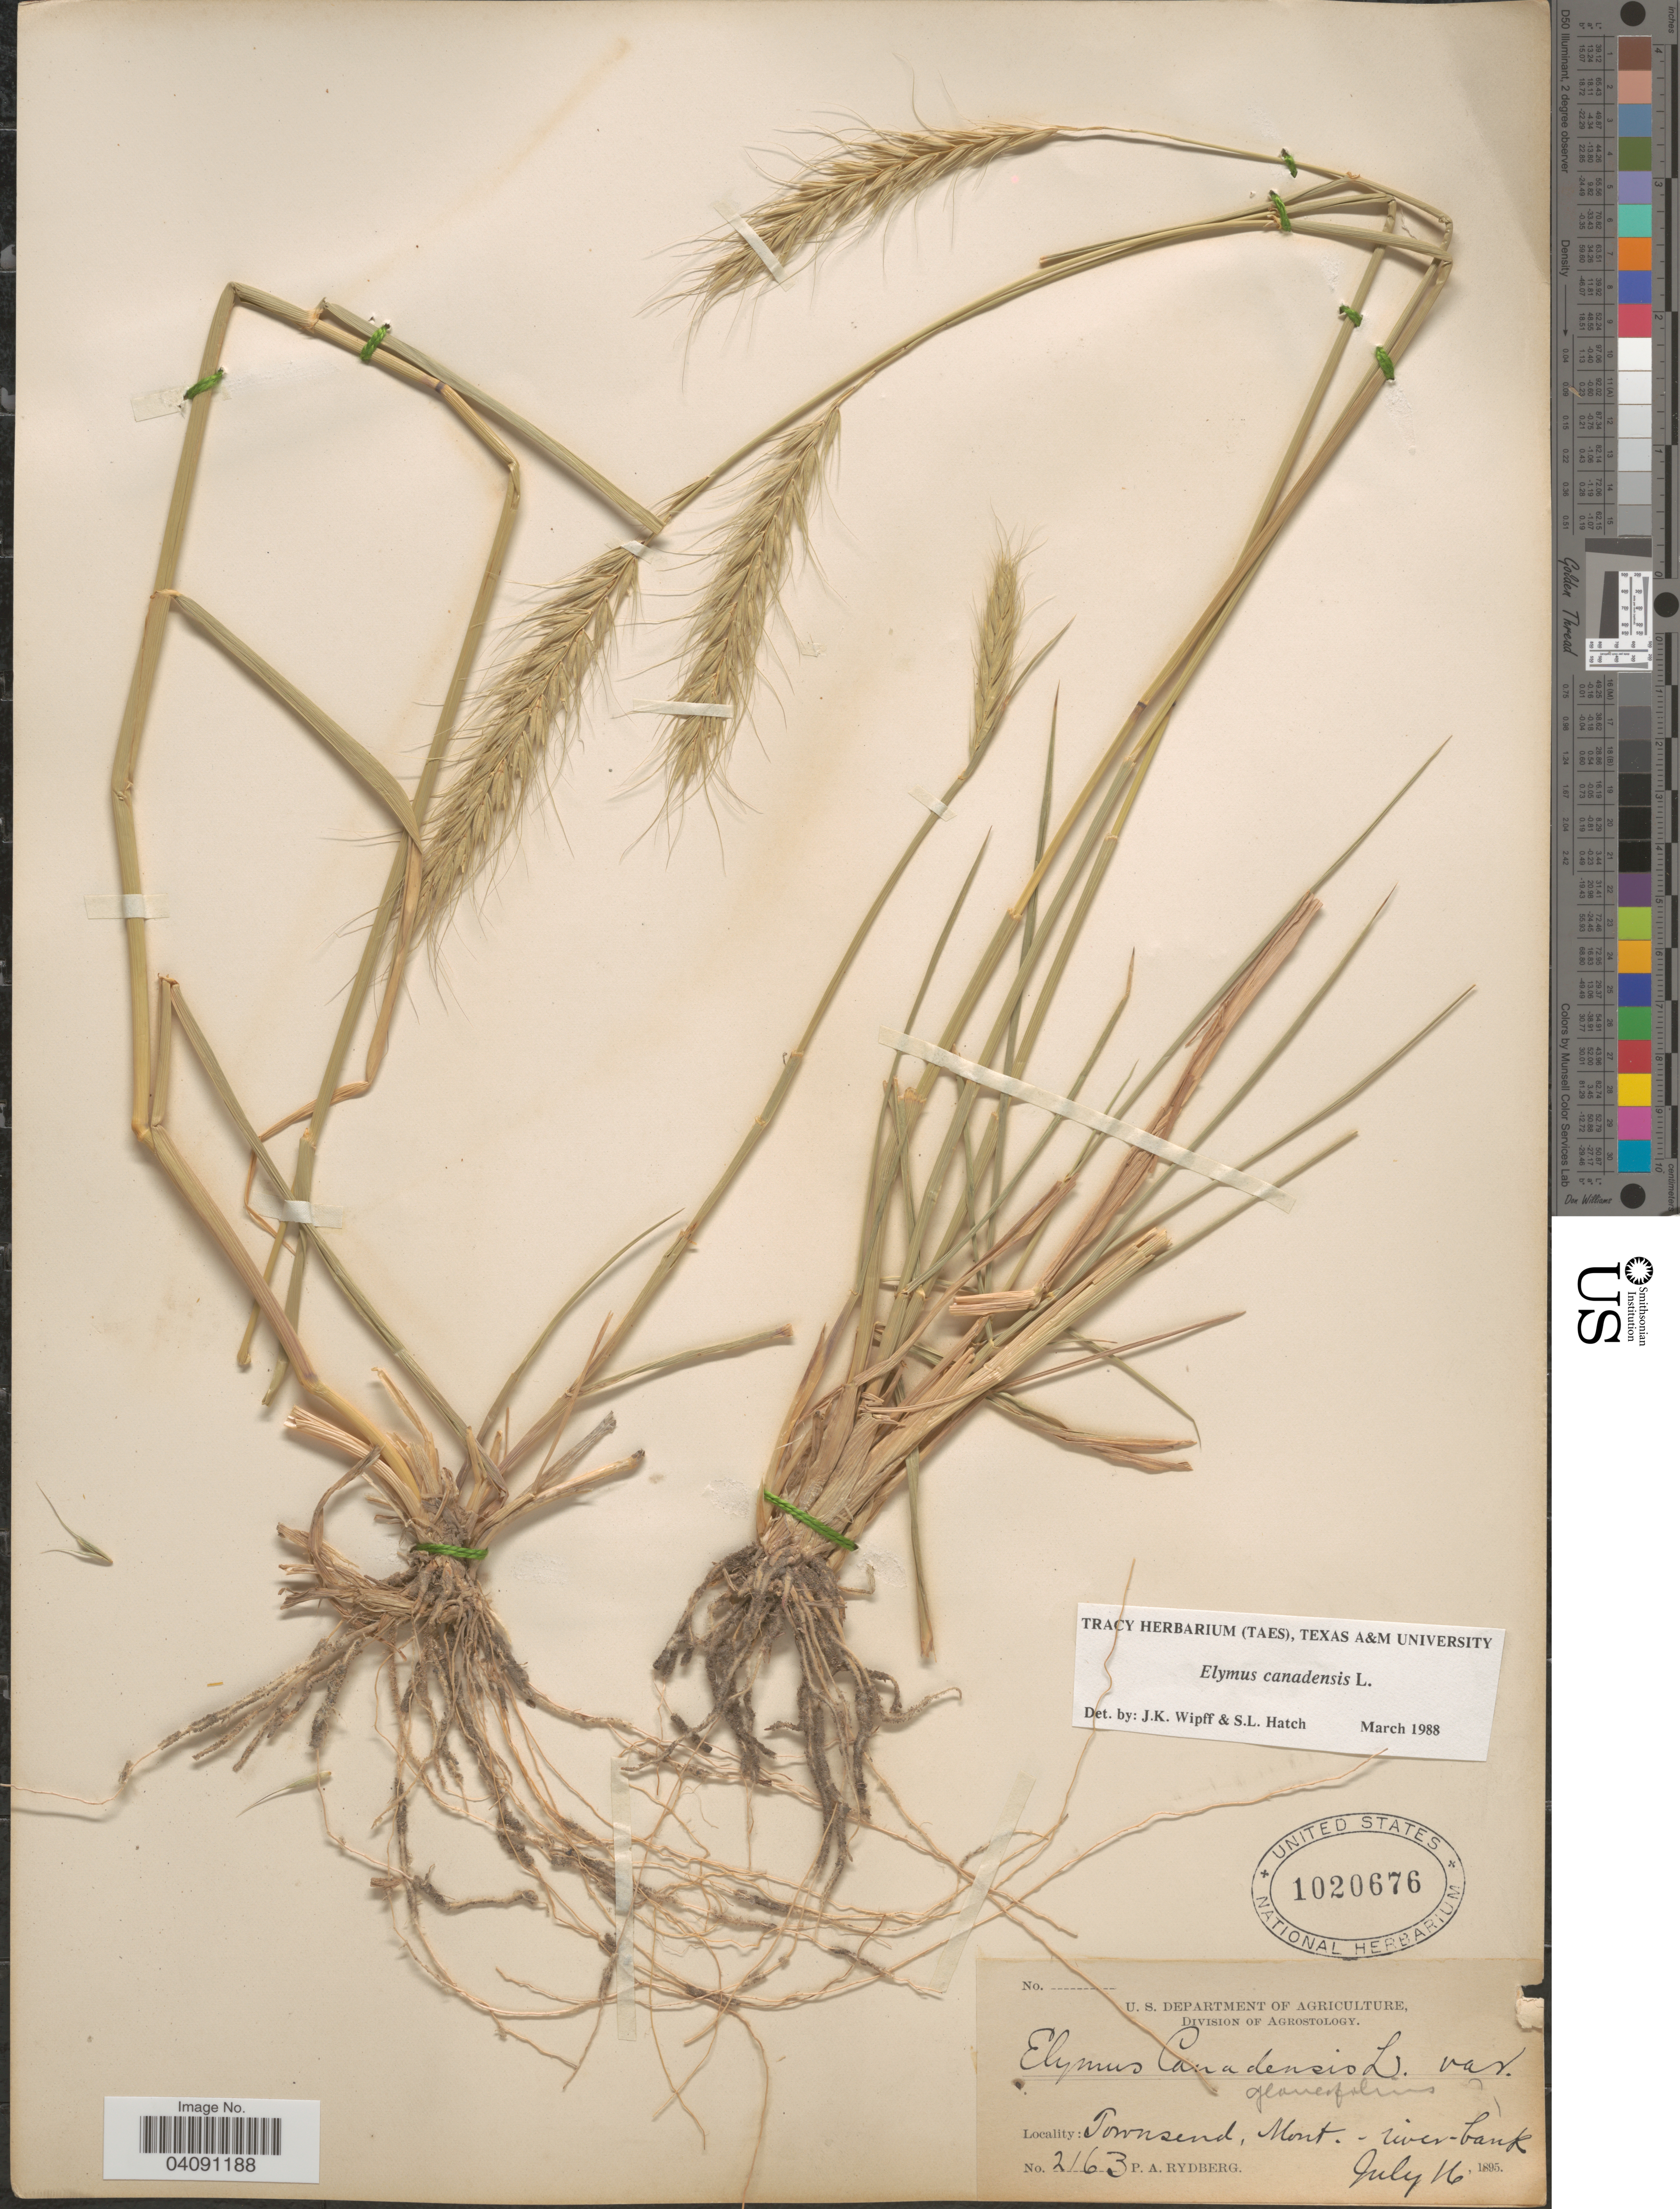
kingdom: Plantae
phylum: Tracheophyta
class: Liliopsida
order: Poales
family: Poaceae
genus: Elymus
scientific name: Elymus canadensis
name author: L.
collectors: P. A. Rydberg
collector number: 2163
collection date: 1895-07-16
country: United States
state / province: Montana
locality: Townsend.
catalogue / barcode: US 1020676